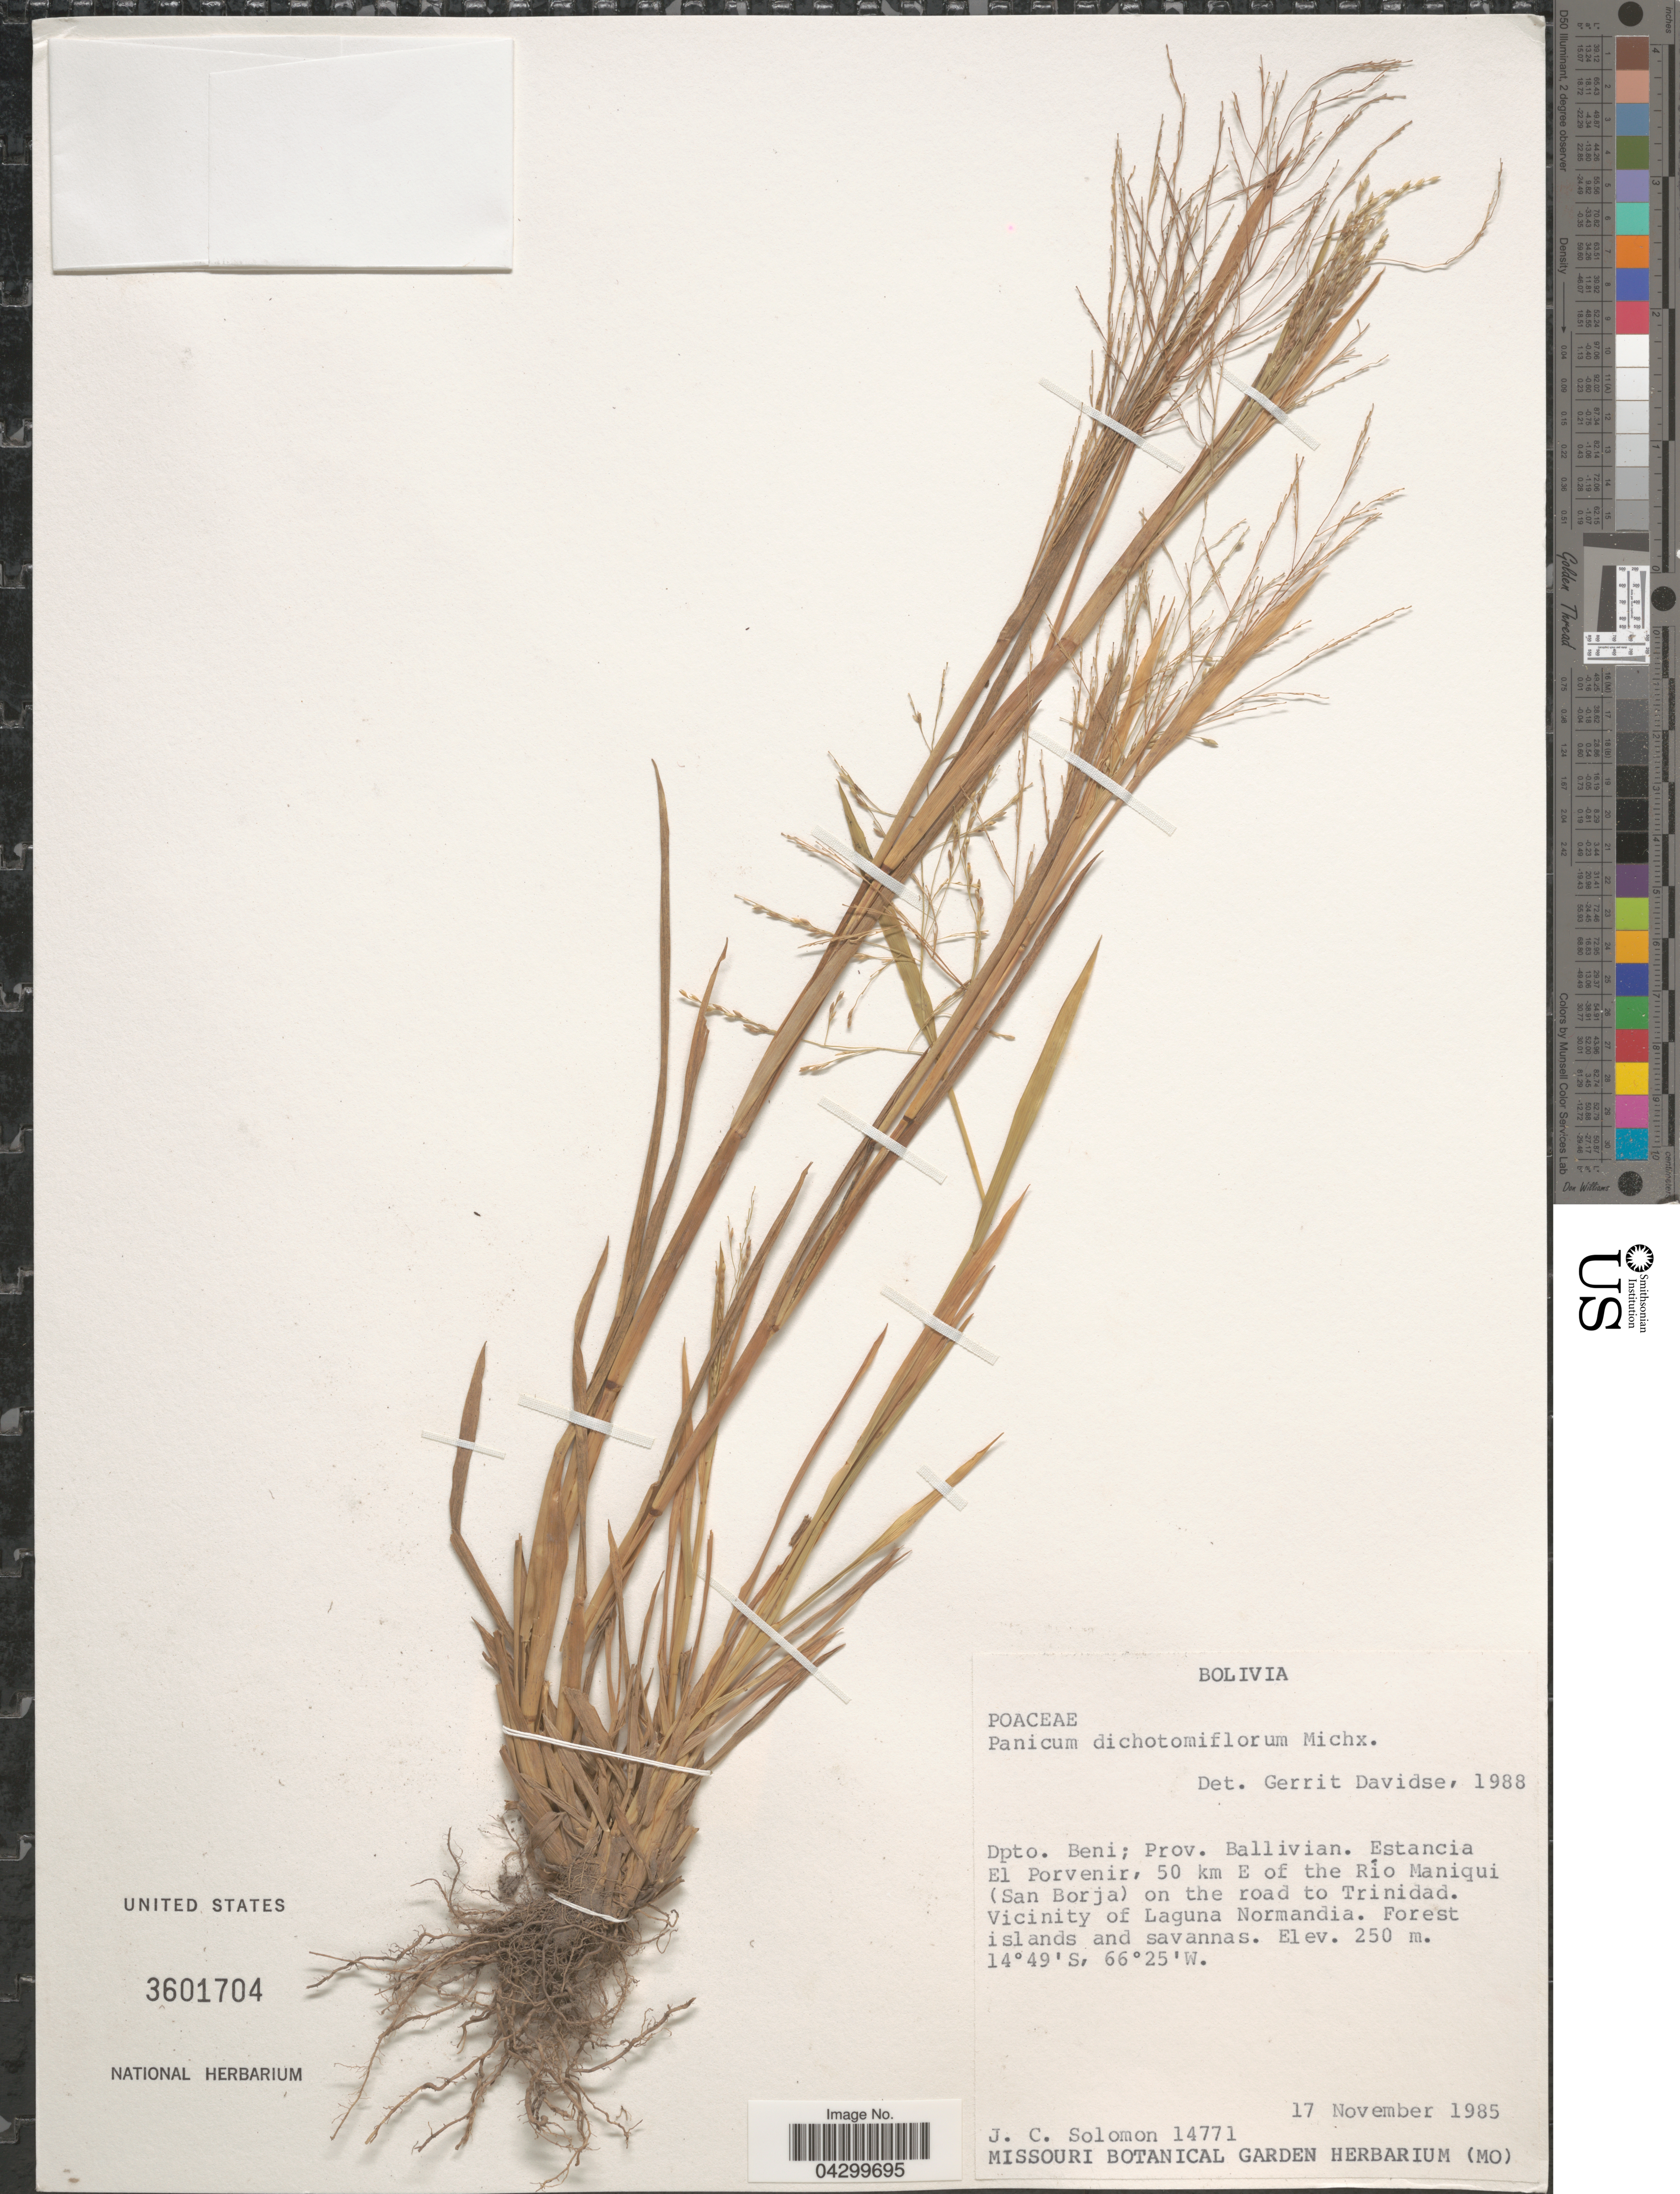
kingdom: Plantae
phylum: Tracheophyta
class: Liliopsida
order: Poales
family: Poaceae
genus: Panicum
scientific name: Panicum dichotomiflorum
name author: Michx.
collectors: J. C. Solomon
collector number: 14771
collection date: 1985-11-17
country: Bolivia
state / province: Beni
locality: Dpto. Beni; Prov. Ballivian. Estancia El Porvenir, 50 km E of the Río Maniqui (San Borja) on the road to Trinidad. Vicinity of Laguna Normandia. Forest islands and savannas.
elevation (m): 250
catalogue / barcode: US 3601704